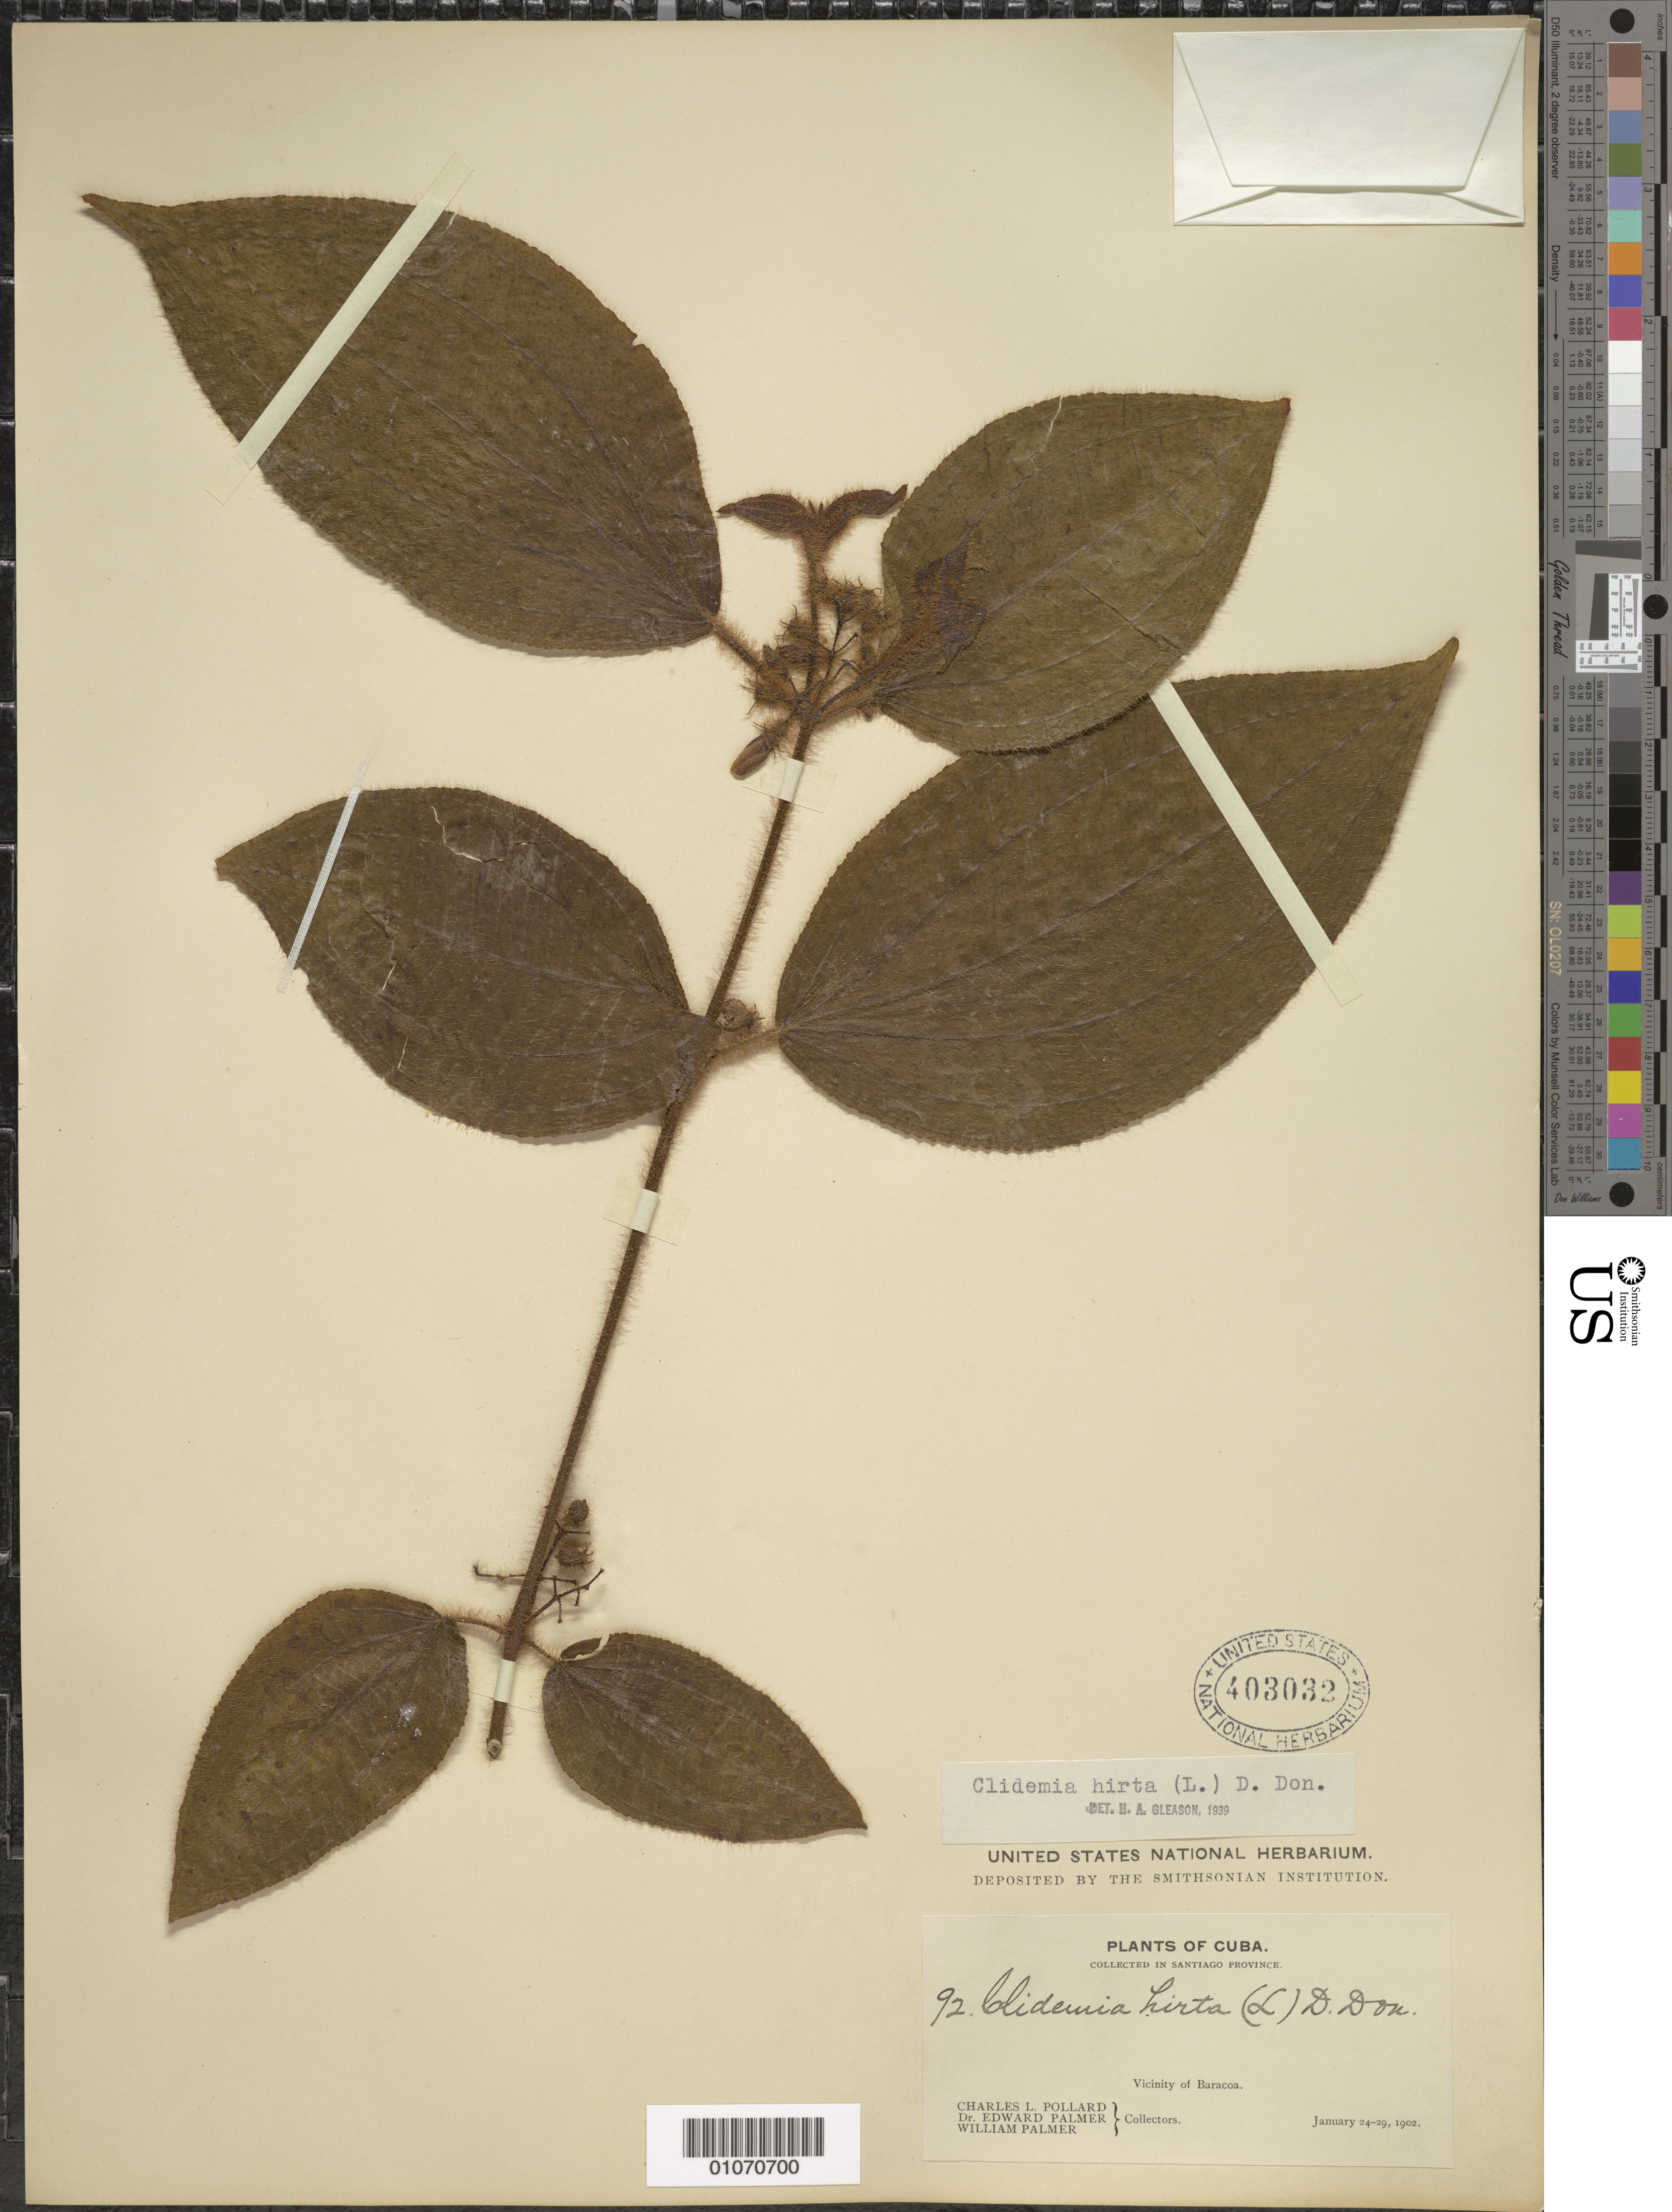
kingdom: Plantae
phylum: Tracheophyta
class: Magnoliopsida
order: Myrtales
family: Melastomataceae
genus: Clidemia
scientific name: Clidemia hirta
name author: (L.) D. Don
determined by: Gleason, H. A.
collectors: C. L. Pollard, E. Palmer & W. Palmer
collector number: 92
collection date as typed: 24 Jan 1902 to 29 Jan 1902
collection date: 1902-01-24/1902-01-29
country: Cuba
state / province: Santiago de Cuba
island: Cuba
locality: Baracoa vicinity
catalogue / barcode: US 403032